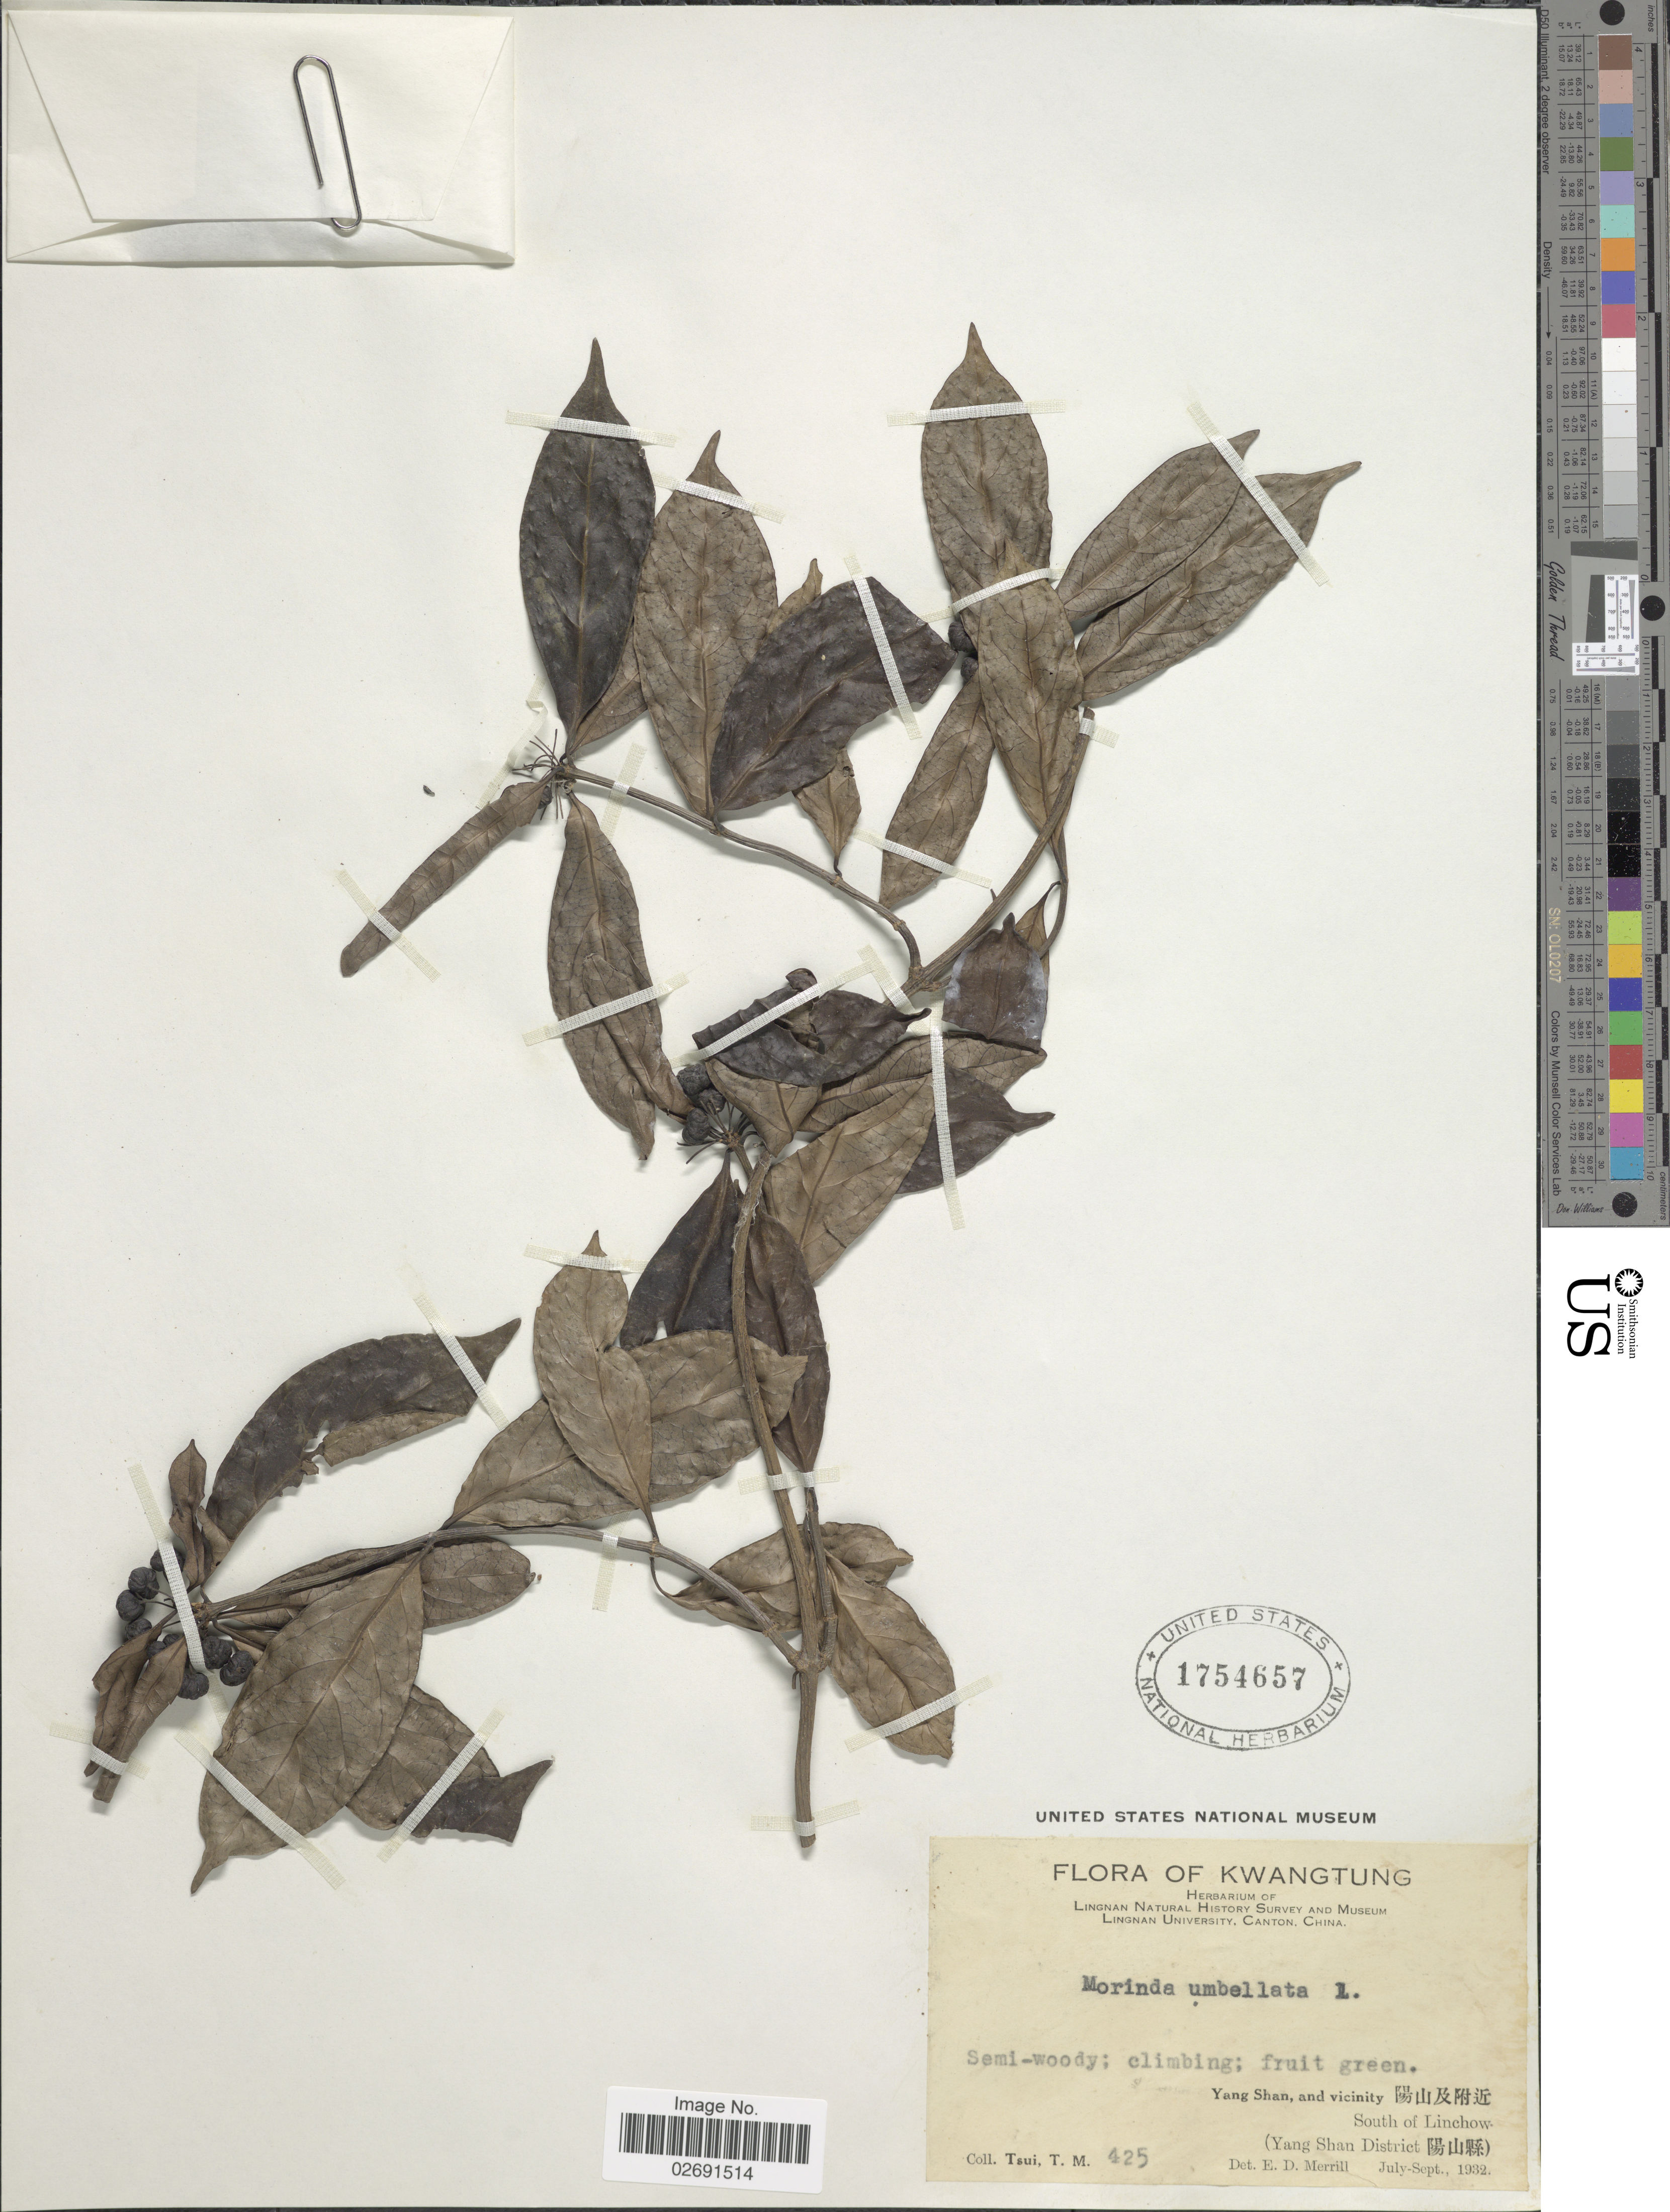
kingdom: Plantae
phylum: Tracheophyta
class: Magnoliopsida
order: Gentianales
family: Rubiaceae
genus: Gynochthodes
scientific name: Gynochthodes umbellata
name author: (L.) Razafim. & B. Bremer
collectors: T. Tsui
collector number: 425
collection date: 1932-07/1932-09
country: China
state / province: Guangdong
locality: Kwangtung, Yang Shan, and vicinity, South of Linchow (Yang Shan District)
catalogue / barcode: US 1754657